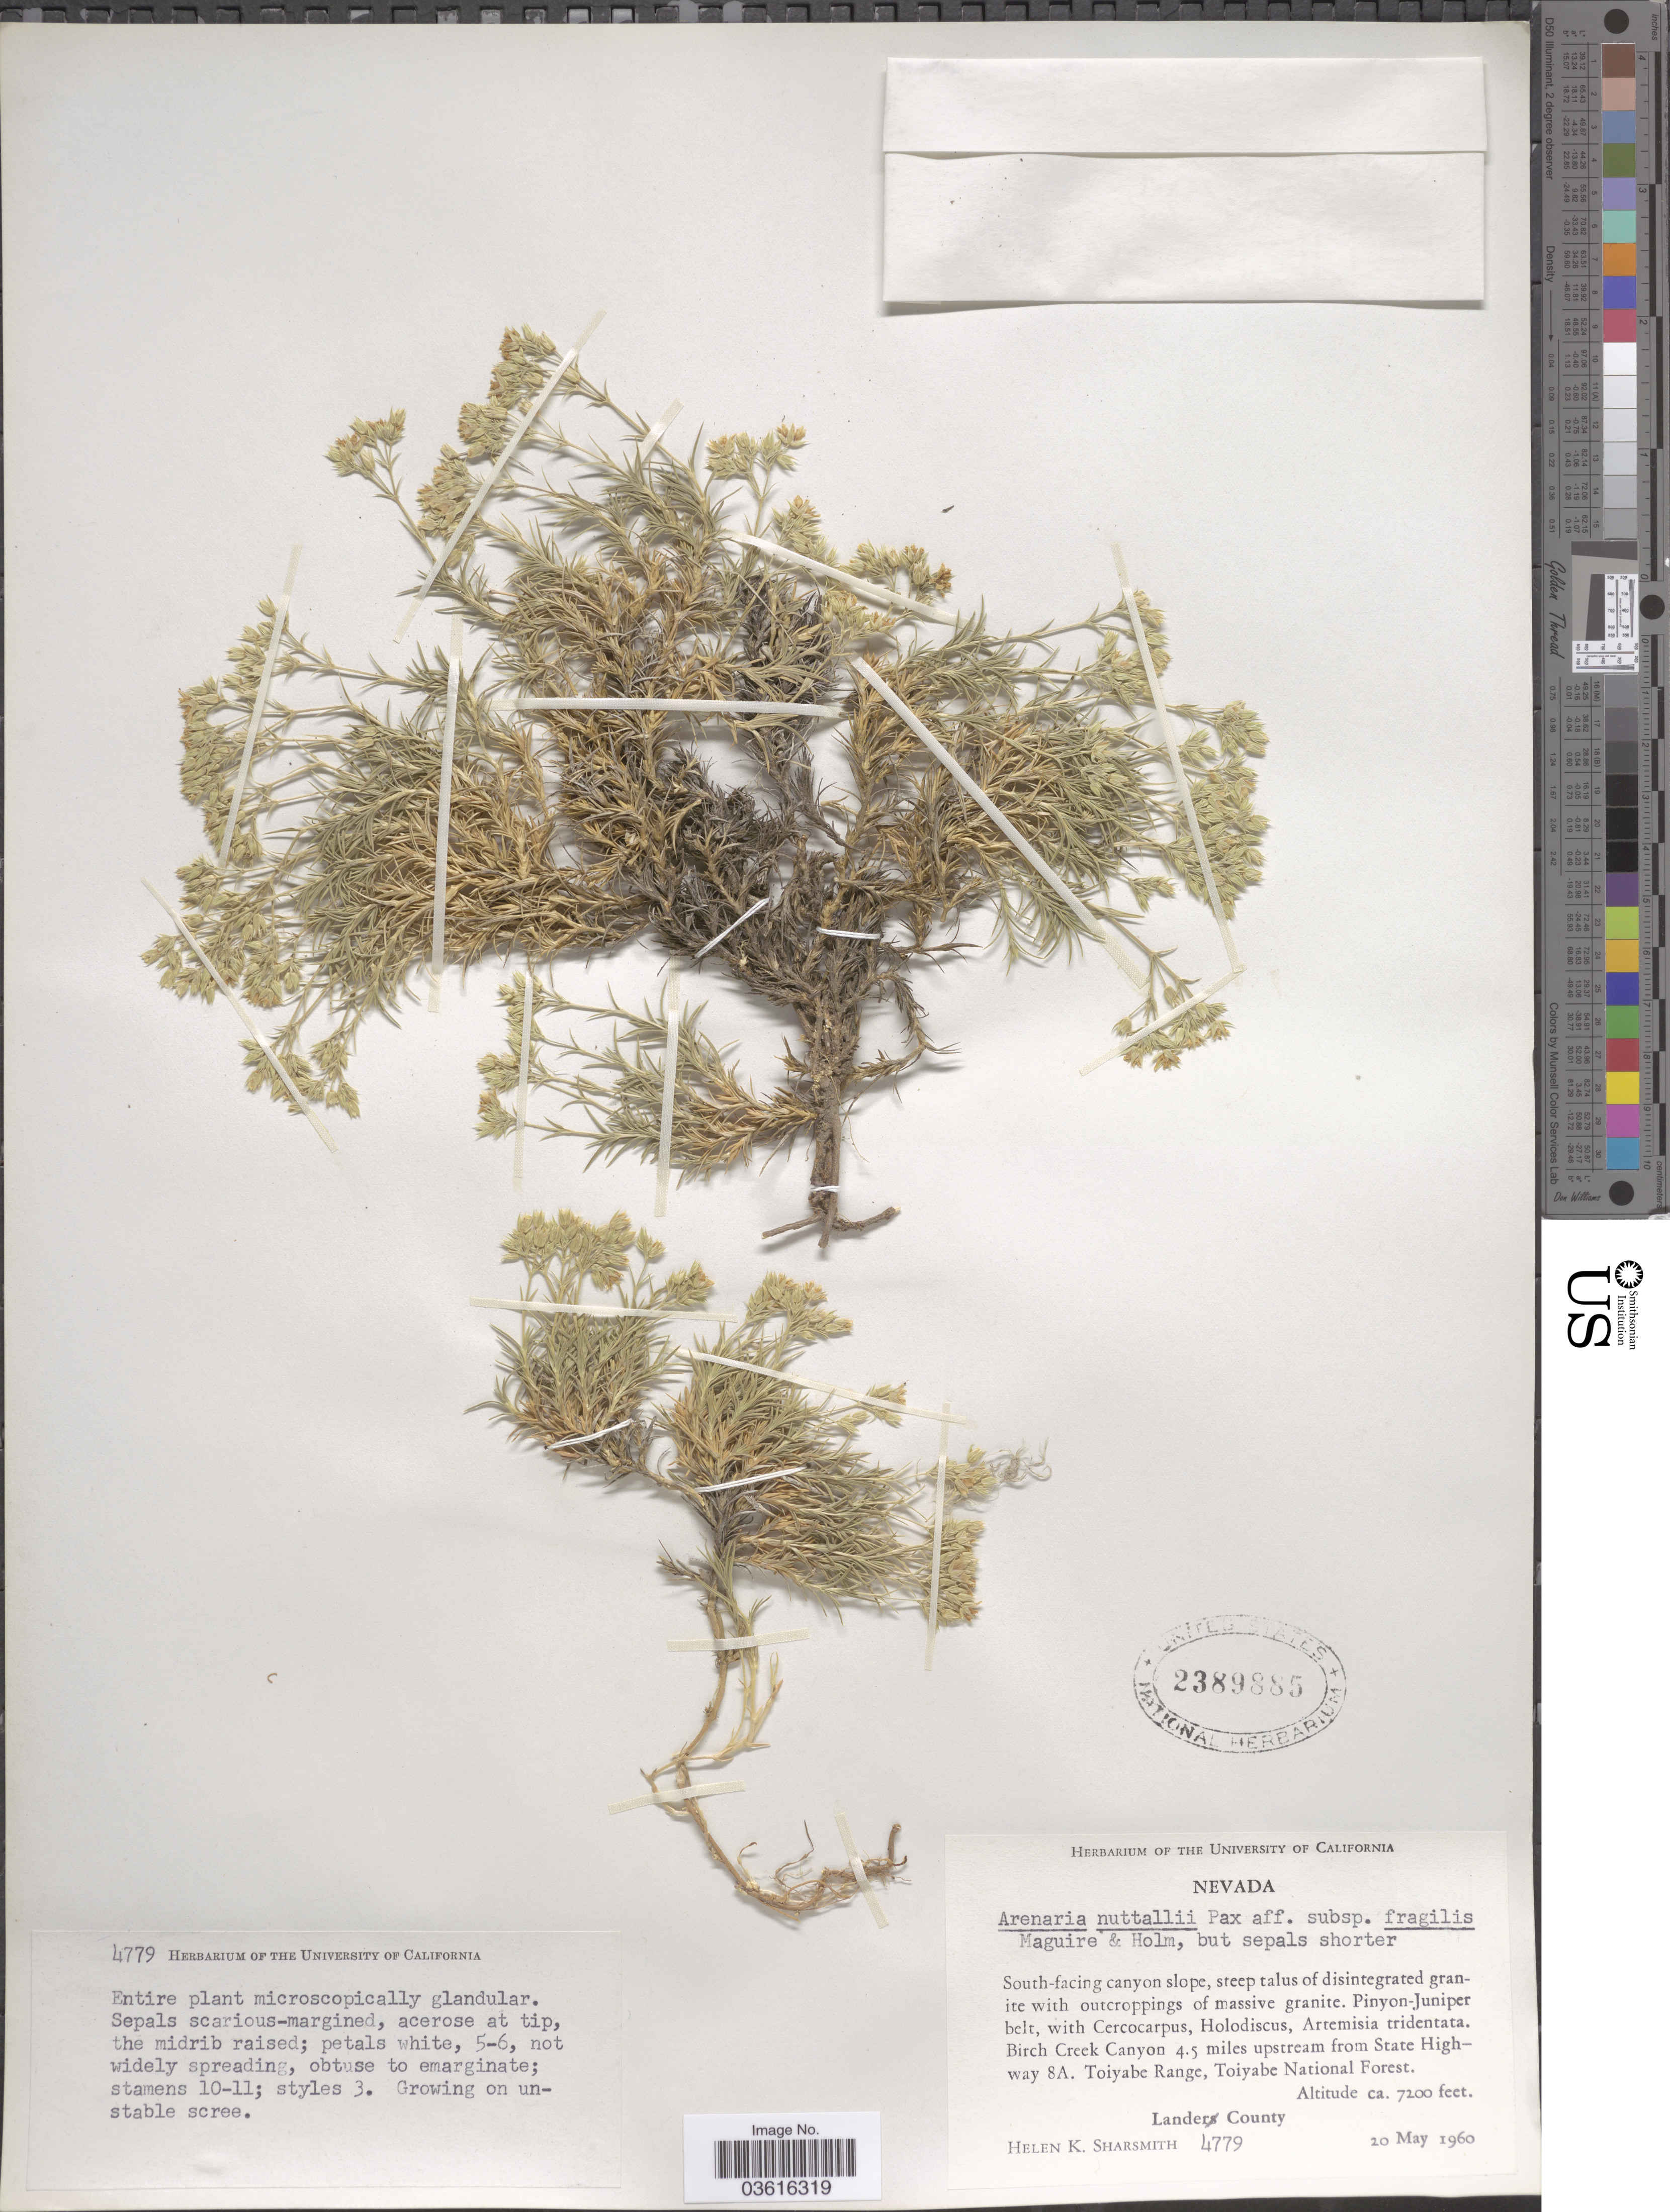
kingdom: Plantae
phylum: Tracheophyta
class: Magnoliopsida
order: Caryophyllales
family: Caryophyllaceae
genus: Minuartia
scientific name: Minuartia nuttallii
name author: (Pax) Briq.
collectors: H. Sharsmith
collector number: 4779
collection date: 1960-05-20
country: United States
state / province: Nevada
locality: South-facing canyon slope. Birch Creek Canyon 4.5 miles upstream from State Highway 8A. Toiyabe Range, Toiyabe National Forest. Lander County.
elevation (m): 2195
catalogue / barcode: US 2389885